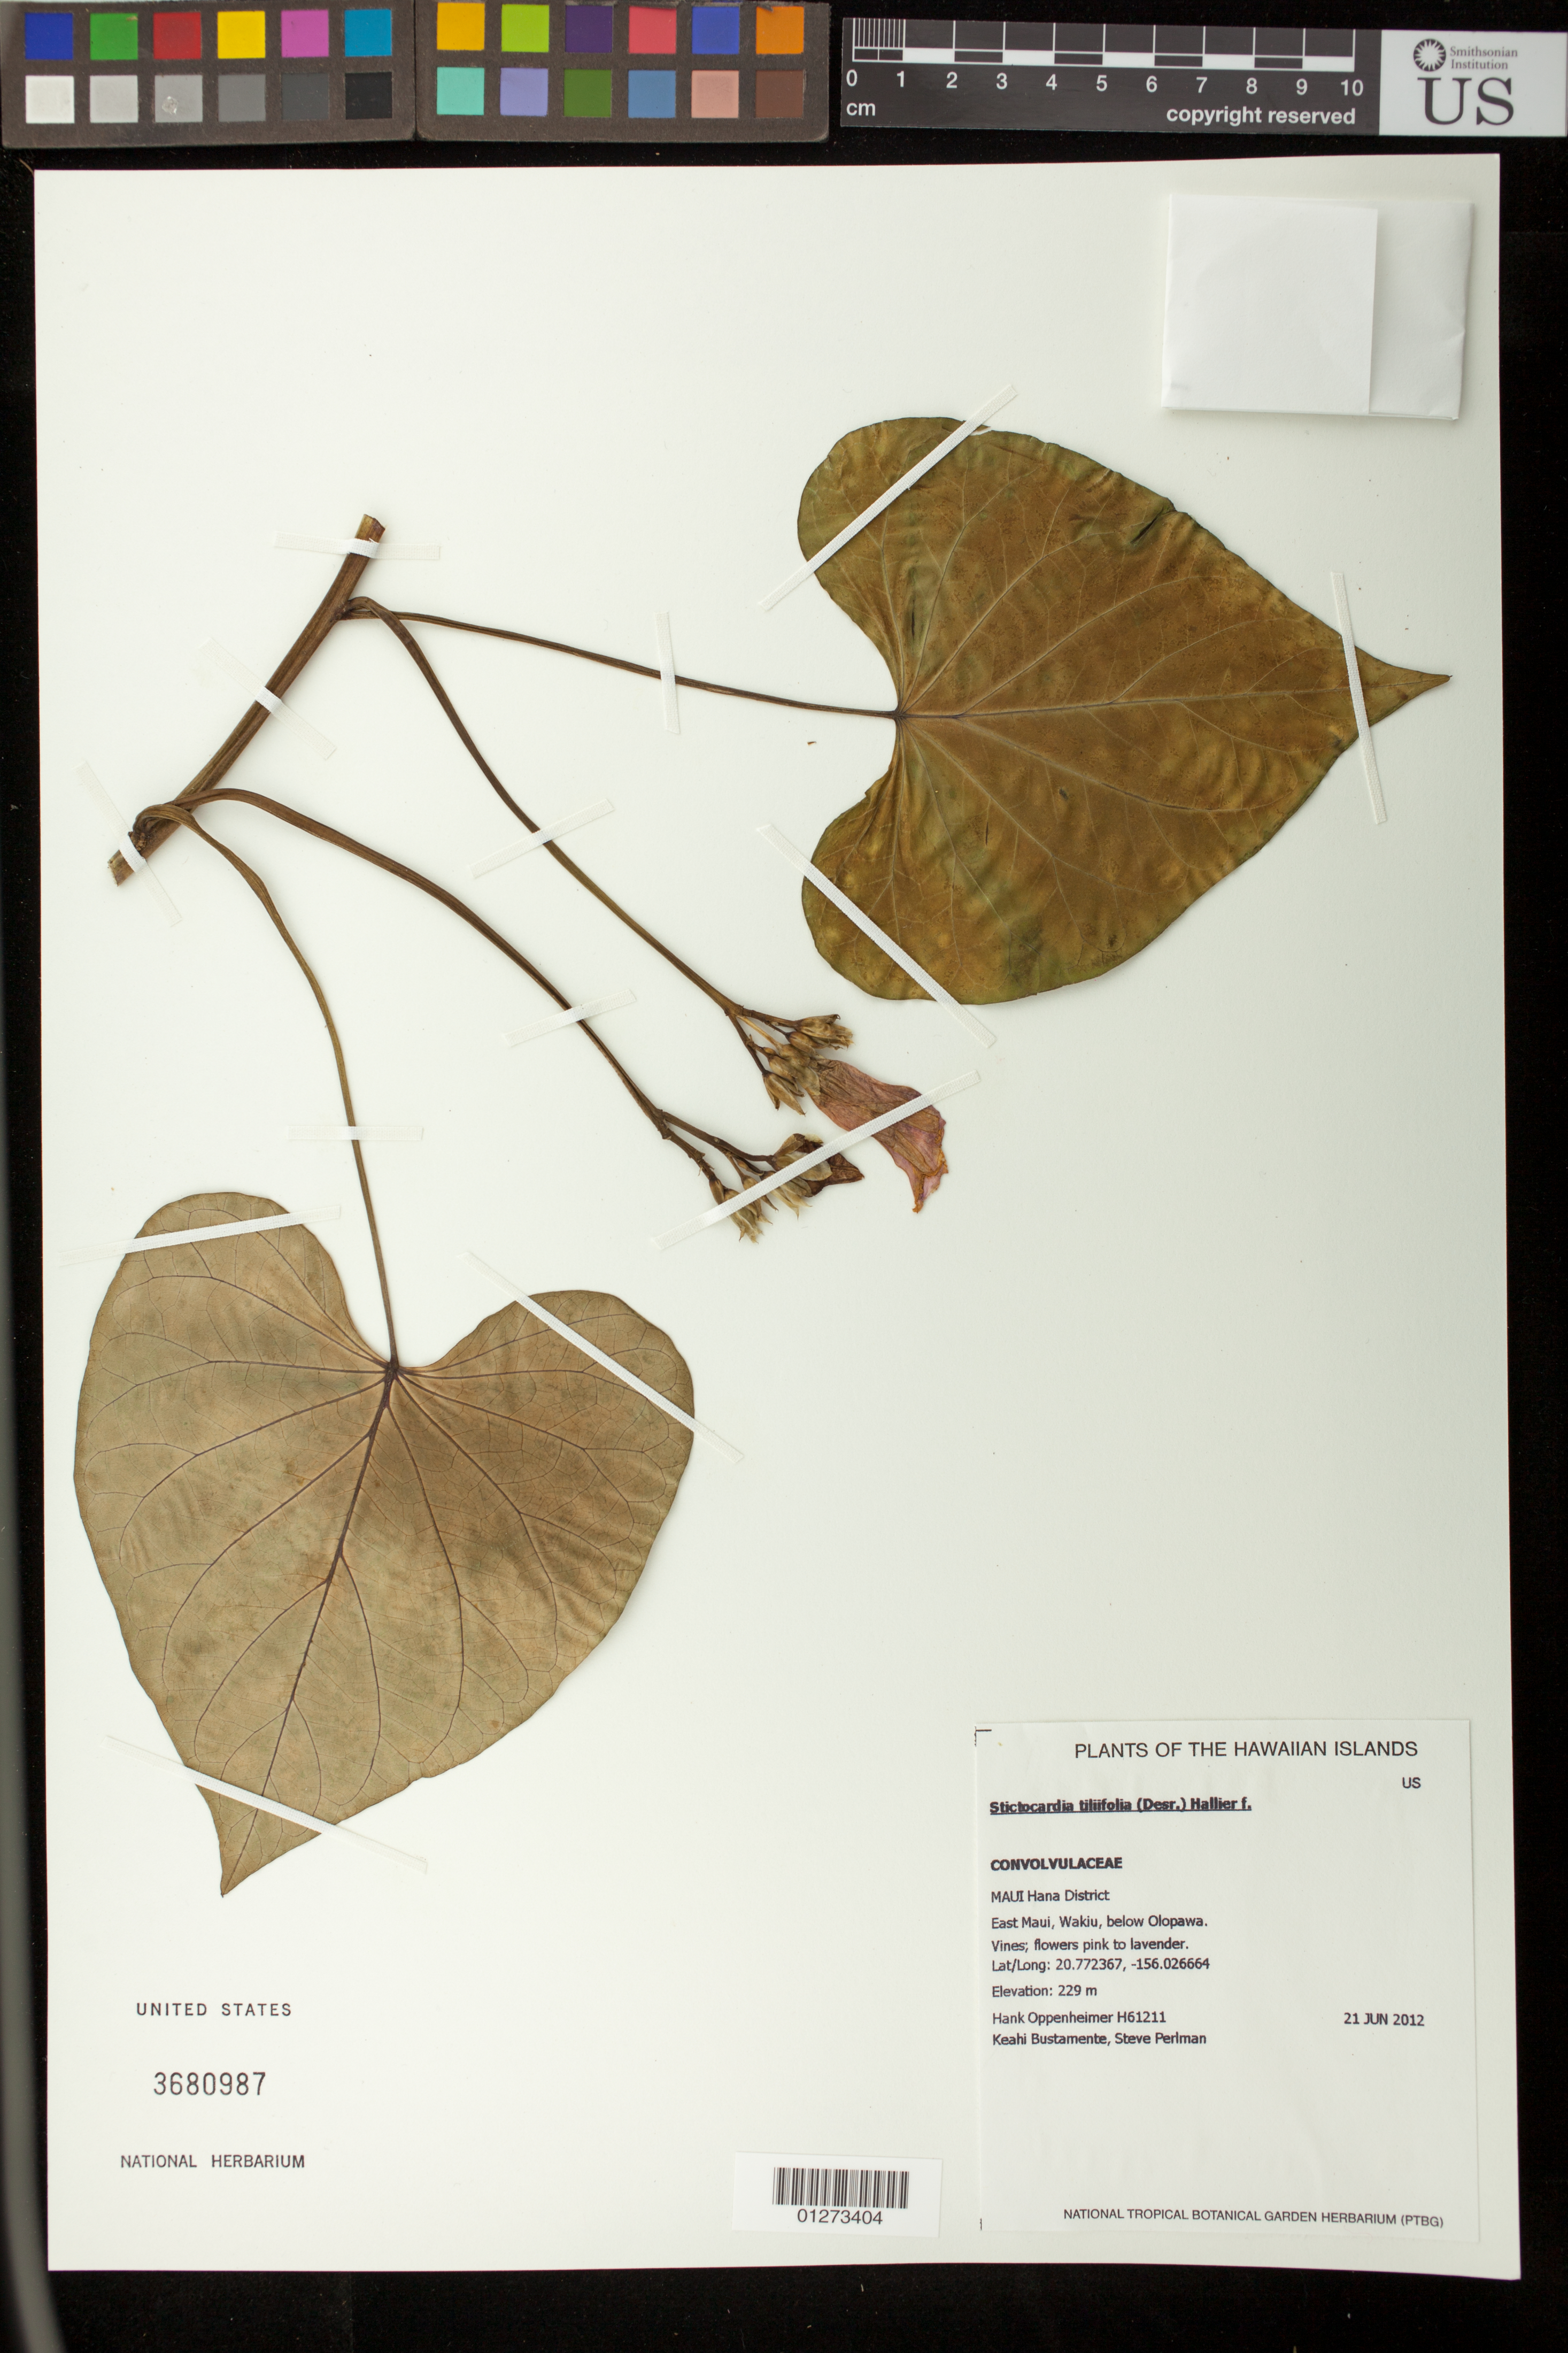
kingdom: Plantae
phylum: Tracheophyta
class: Magnoliopsida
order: Solanales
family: Convolvulaceae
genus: Stictocardia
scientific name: Stictocardia tiliifolia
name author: (Desr.) Hallier f.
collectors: H. L. Oppenheimer, K. M. Bustamente & S. P. Perlman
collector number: H61211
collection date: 2012-06-21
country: United States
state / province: Hawaii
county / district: Maui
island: Maui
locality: East Maui, Hamakua District, Wakiu, below Olopawa.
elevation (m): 229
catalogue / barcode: US 3680987